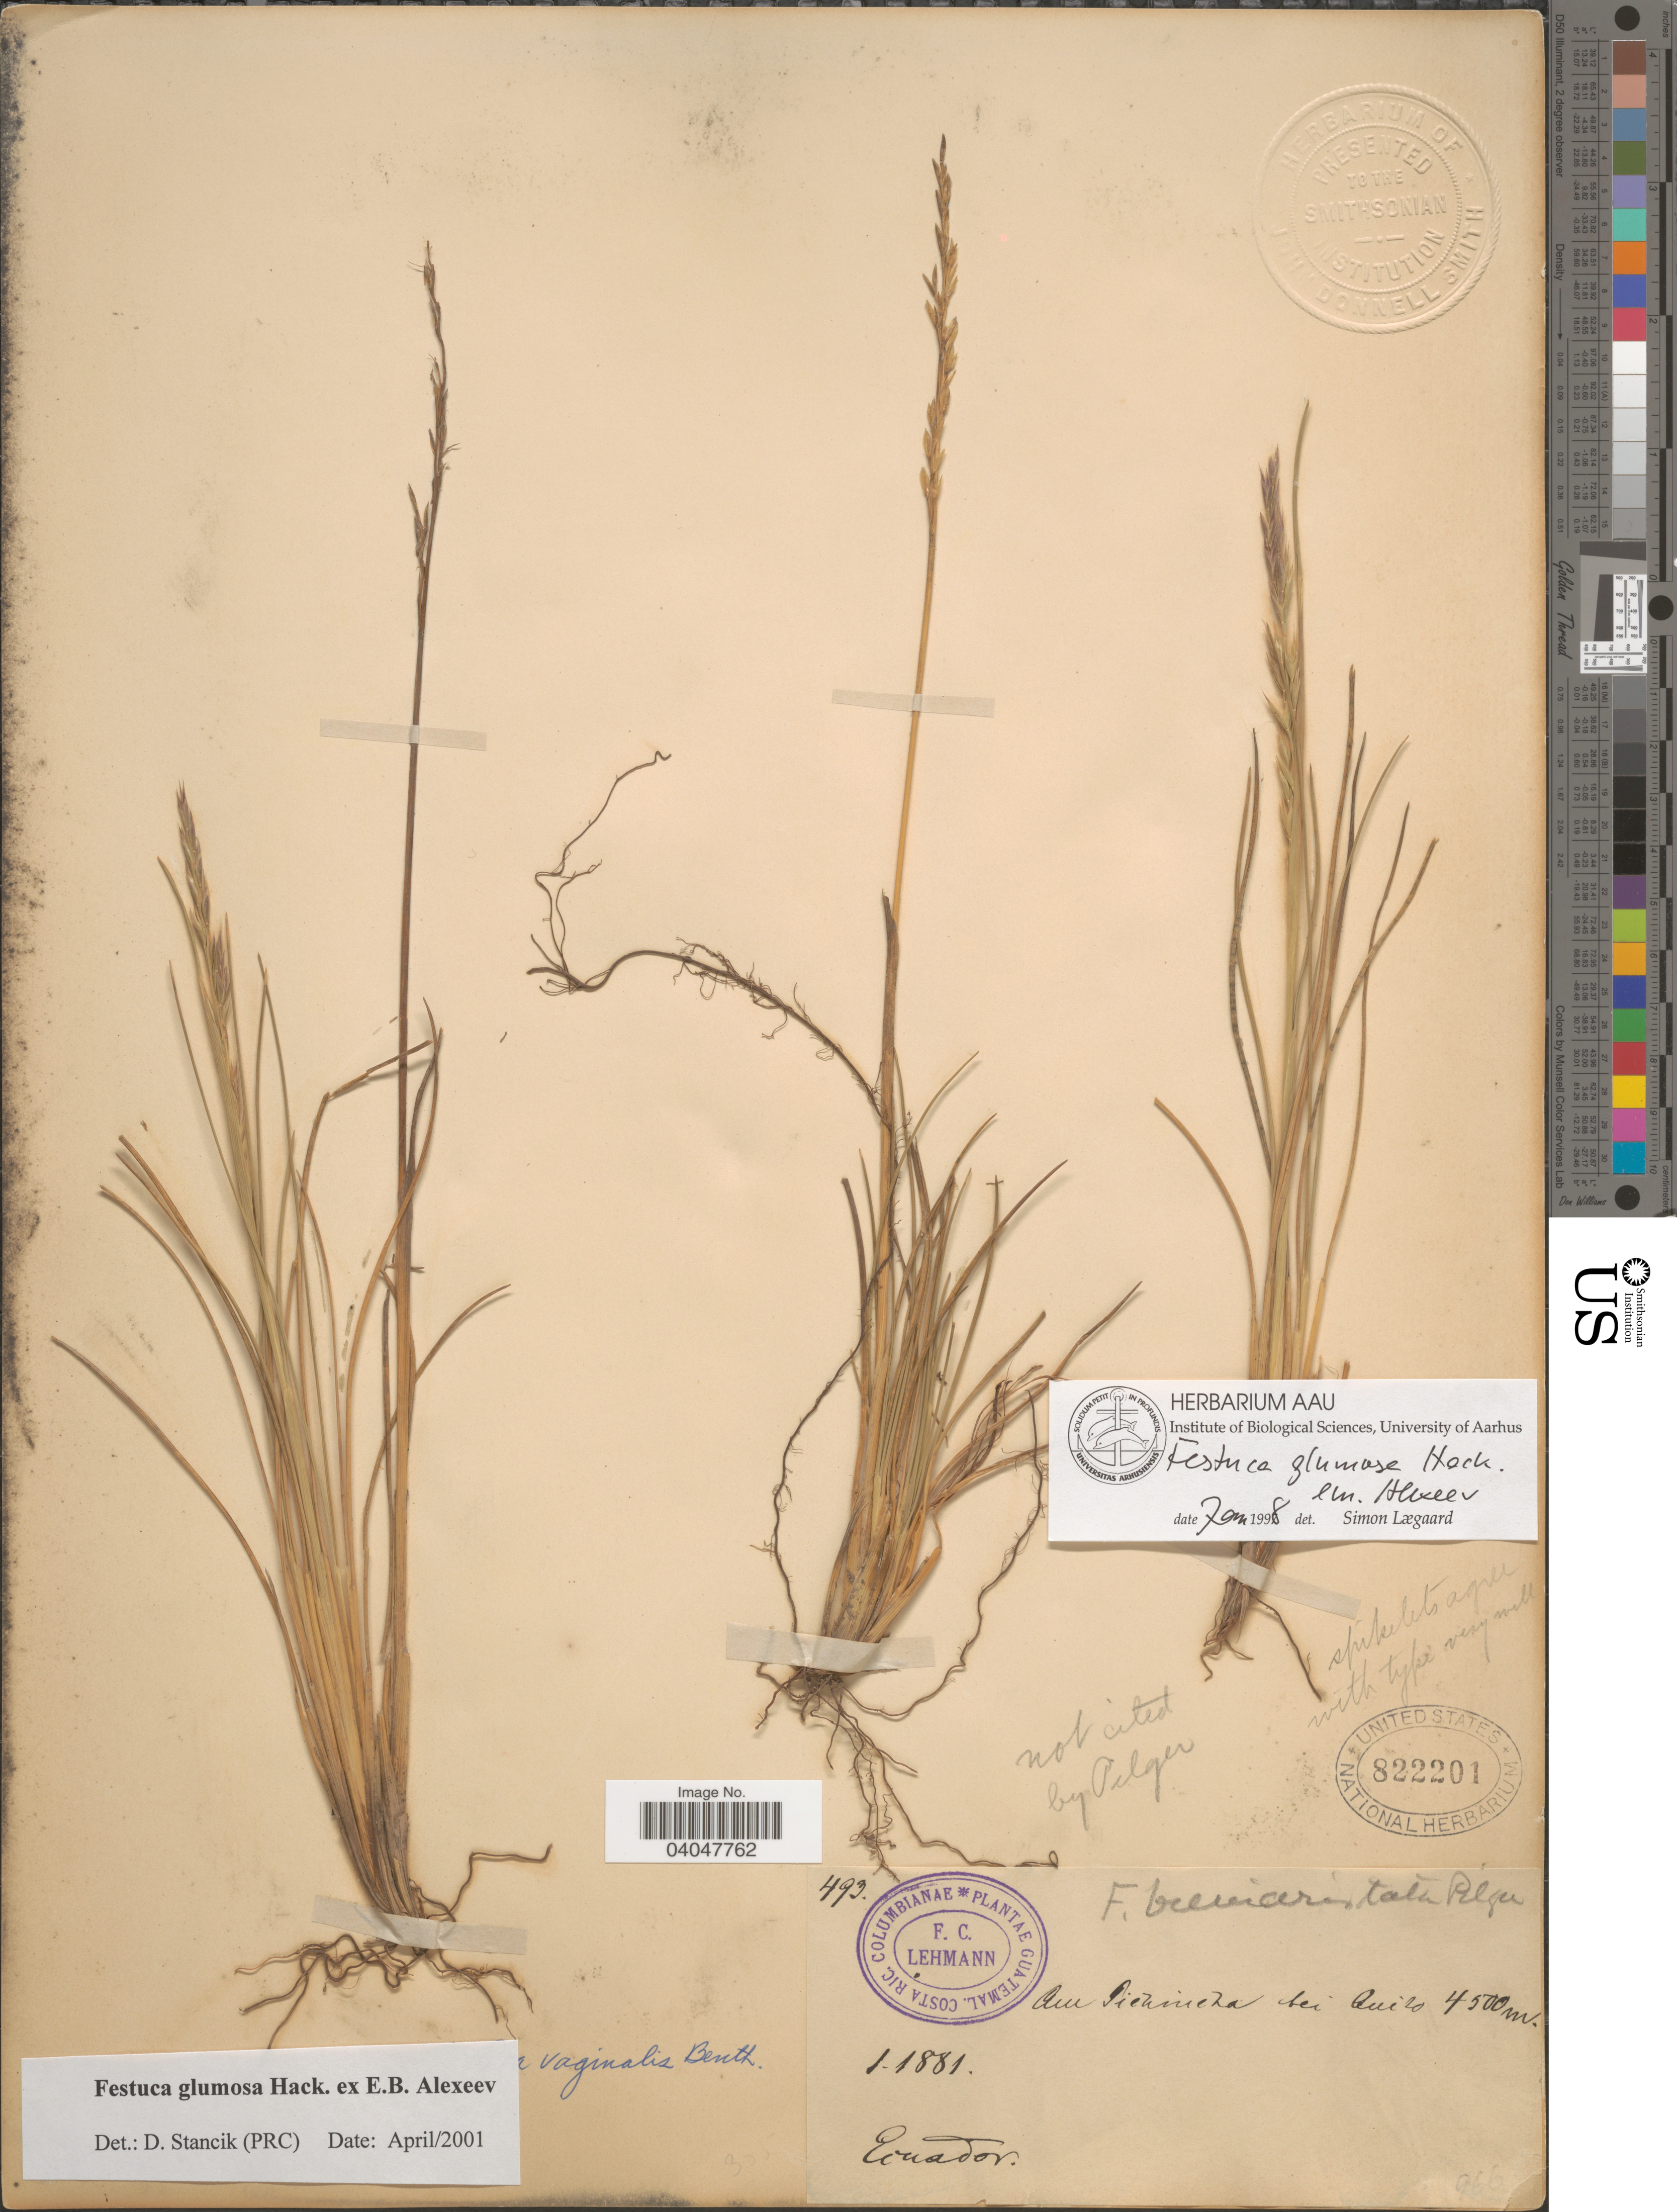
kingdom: Plantae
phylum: Tracheophyta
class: Liliopsida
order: Poales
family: Poaceae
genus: Festuca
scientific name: Festuca glumosa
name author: Hack. ex E.B. Alexeev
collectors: F. C. Lehmann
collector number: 493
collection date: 1881-01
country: Ecuador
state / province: Pichincha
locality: Am Pichincha bei Quito.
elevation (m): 4500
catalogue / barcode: US 822201